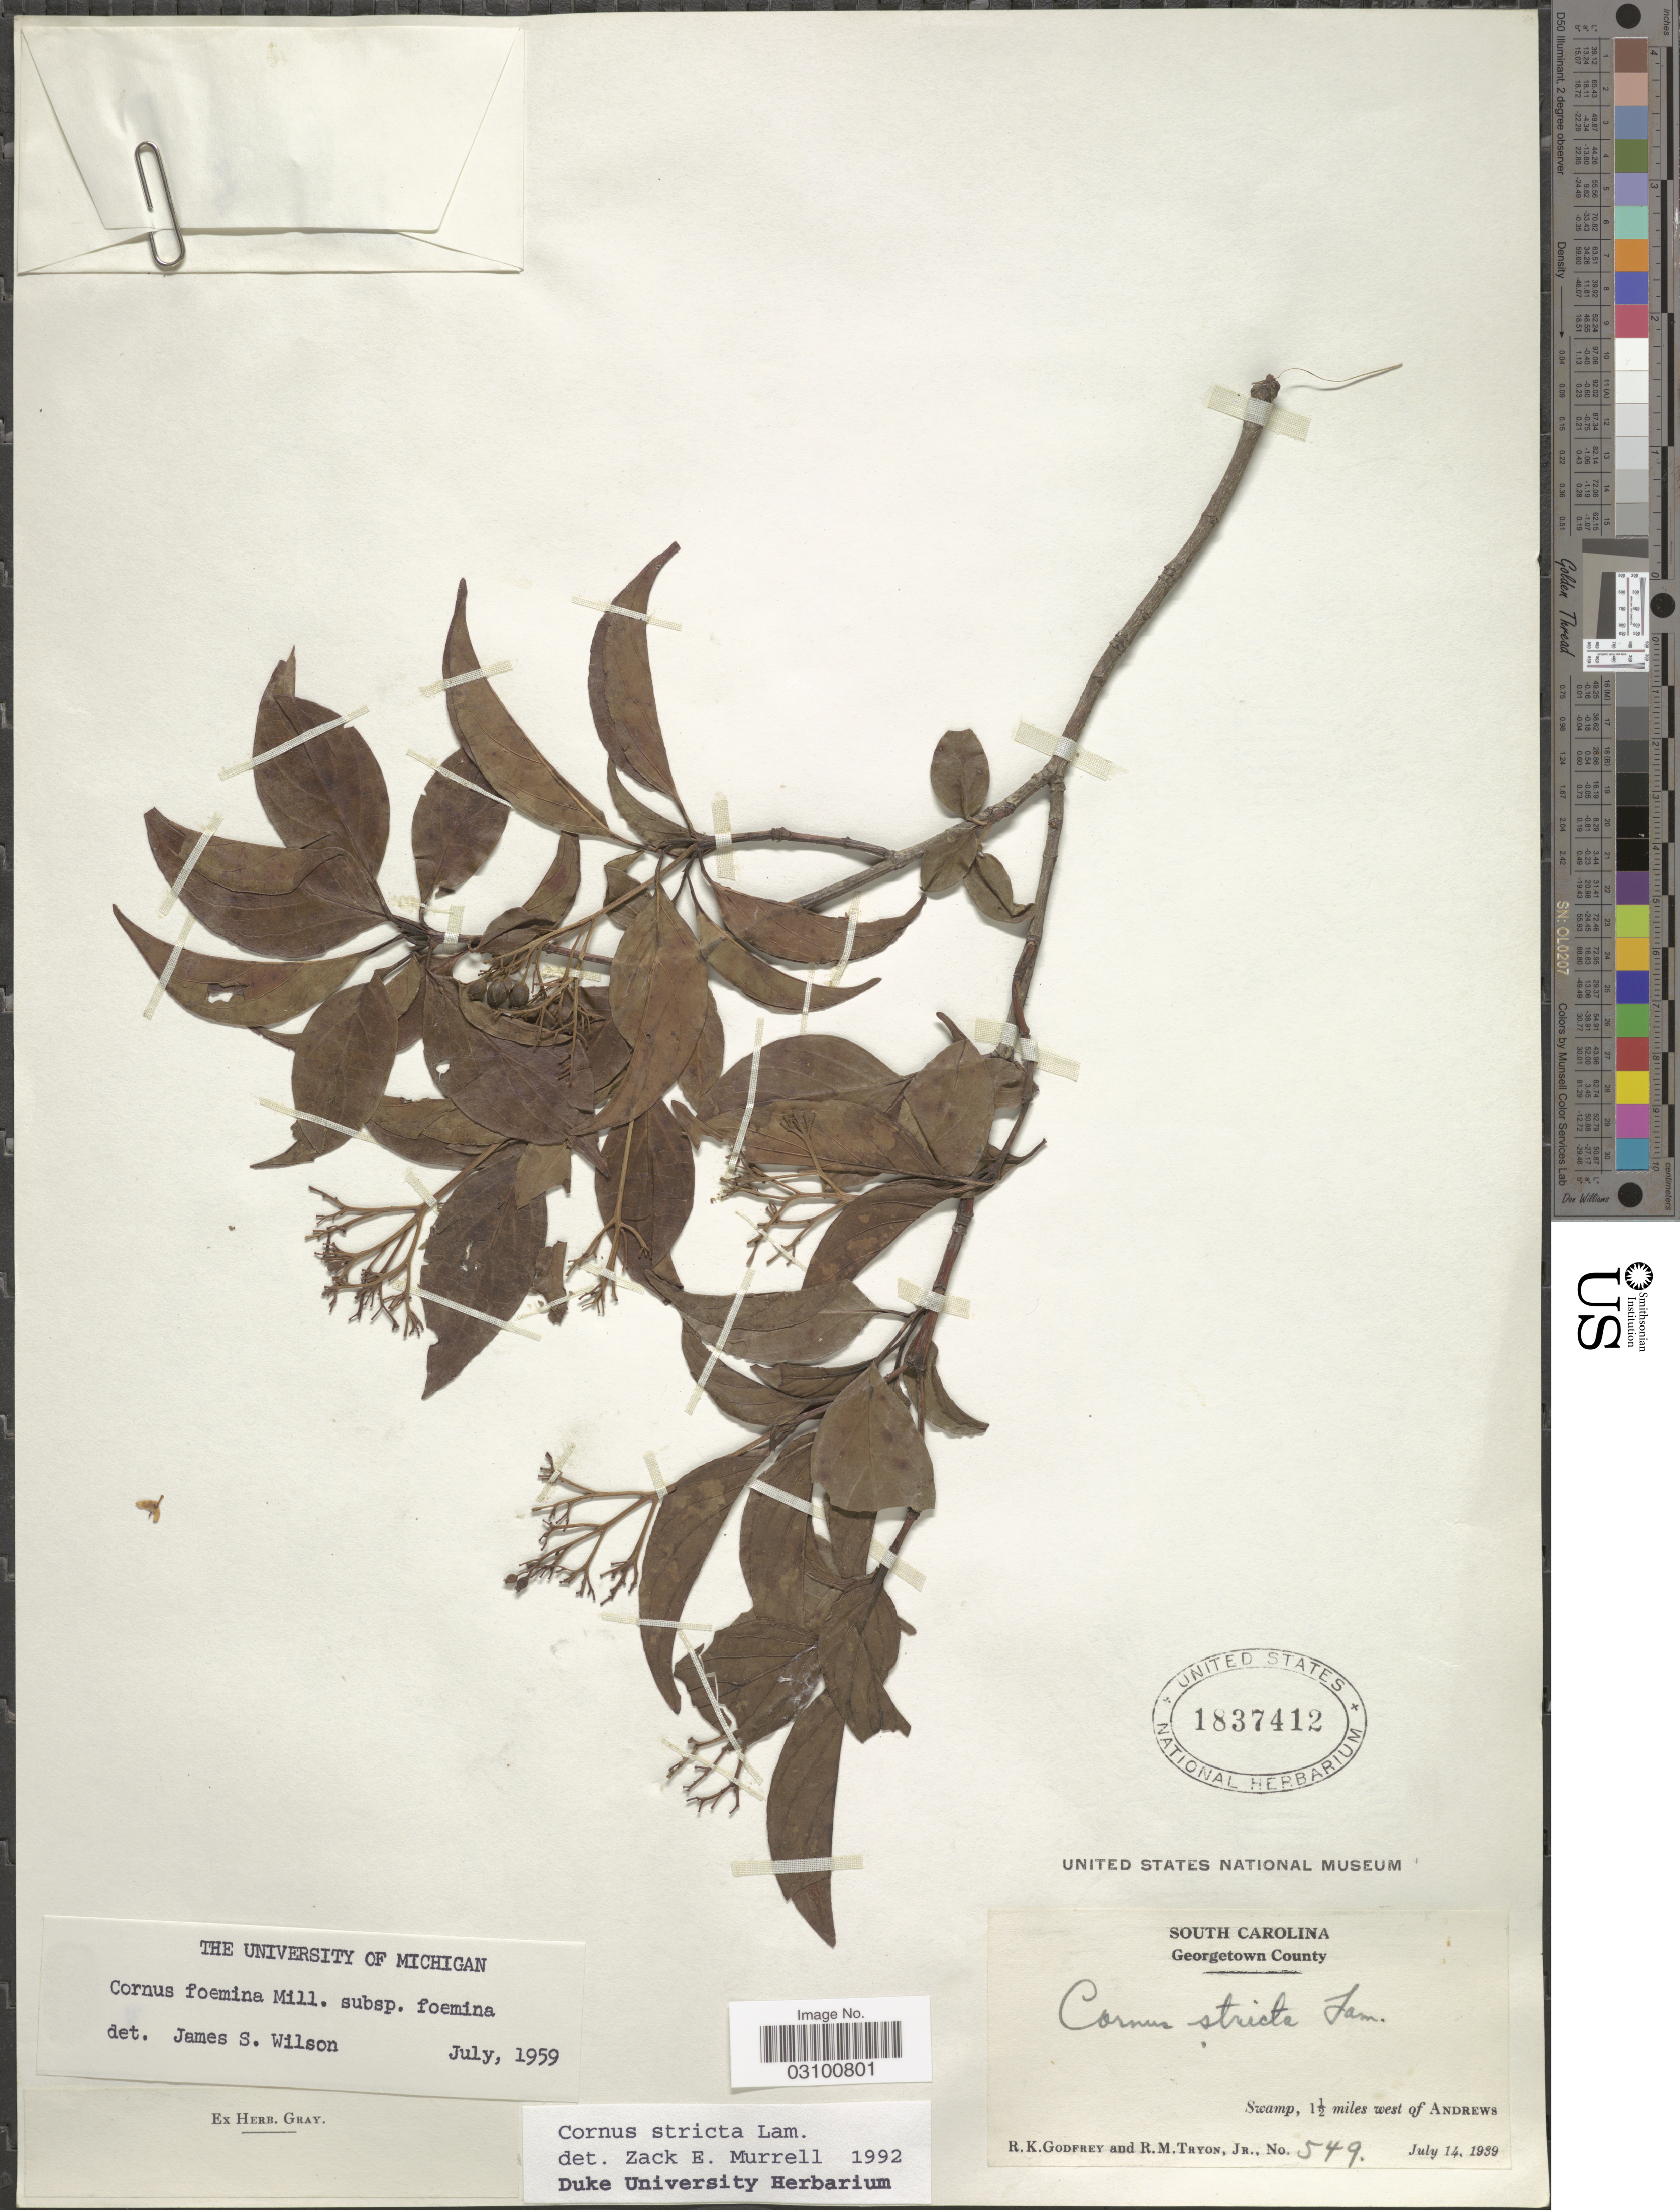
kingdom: Plantae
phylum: Tracheophyta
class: Magnoliopsida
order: Cornales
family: Cornaceae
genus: Cornus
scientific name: Cornus stricta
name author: Lam.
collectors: R. K. Godfrey & R. Tryon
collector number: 549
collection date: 1939-07-14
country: United States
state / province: South Carolina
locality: Georgetown County. Swamp, 1½ miles west of Andrews.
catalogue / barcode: US 1837412